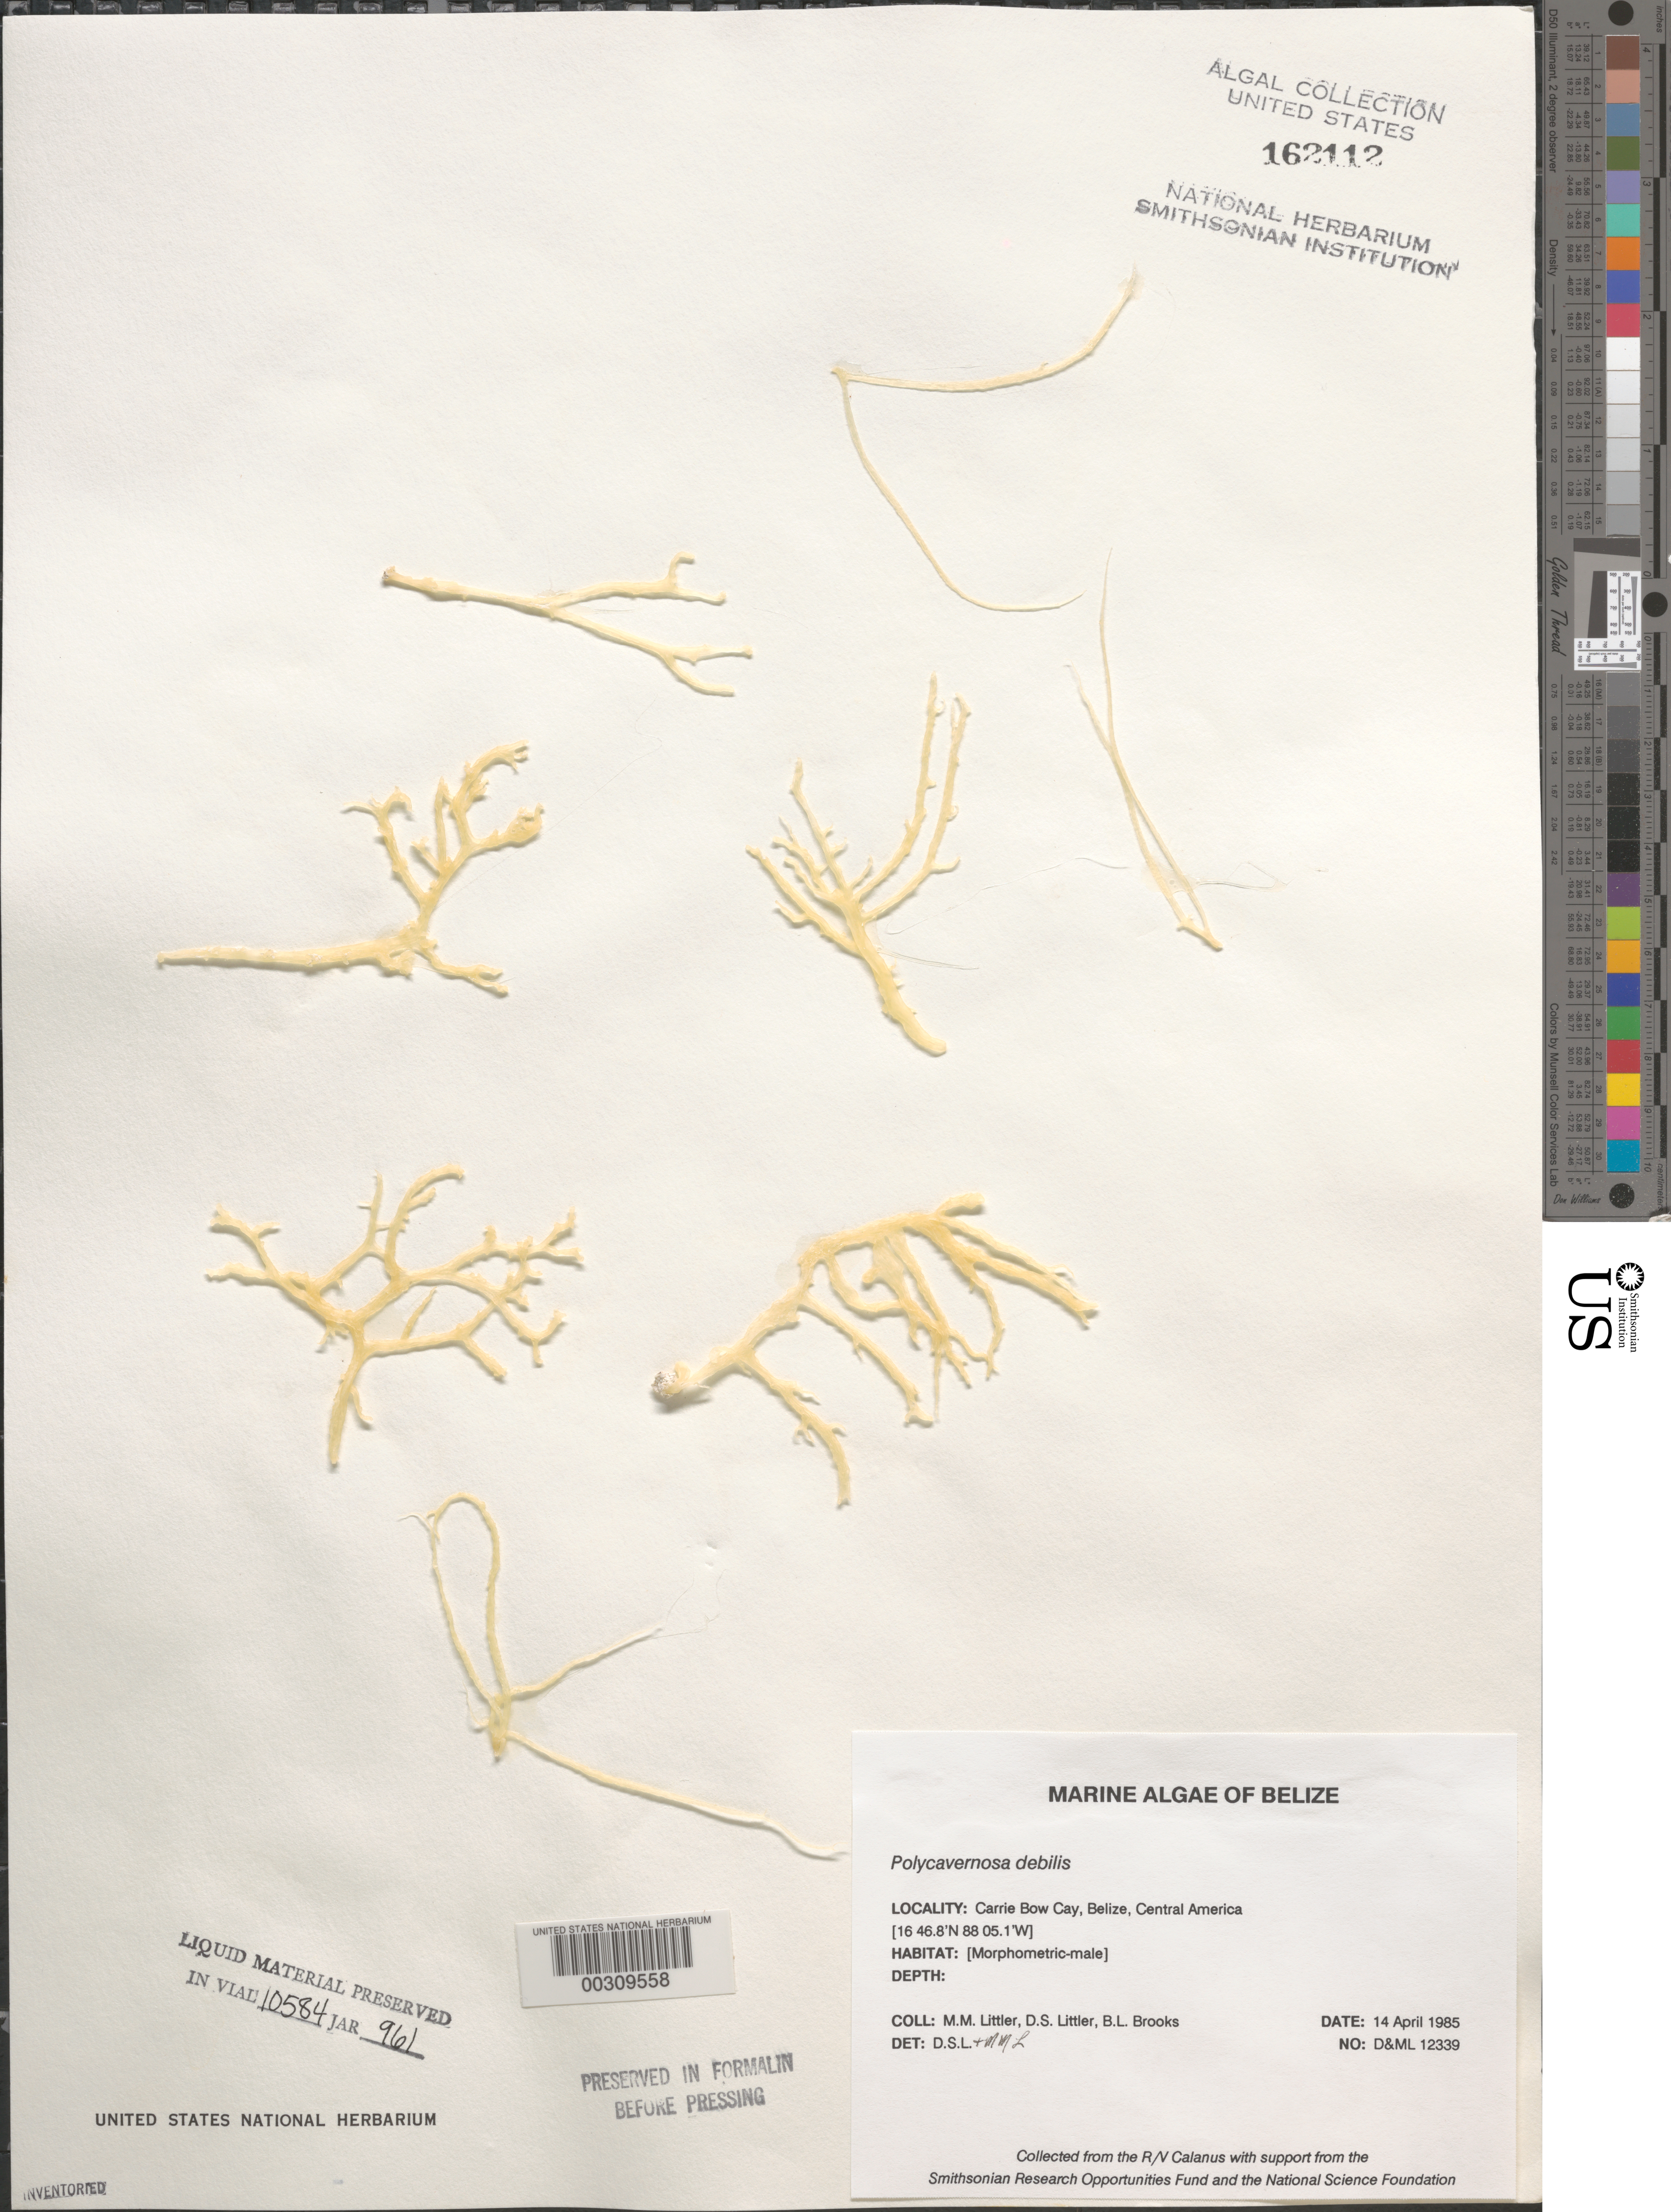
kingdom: Plantae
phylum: Rhodophyta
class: Florideophyceae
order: Gracilariales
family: Gracilariaceae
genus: Gracilaria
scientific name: Gracilaria debilis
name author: (Forssk.) Børgesen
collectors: M. M. Littler, D. S. Littler & B. Brooks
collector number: D&ML 12339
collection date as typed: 14 Apr 1985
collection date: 1985-04-14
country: Belize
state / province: Stann Creek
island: Carrie Bow Cay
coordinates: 16 46.8' N, 88 05.1' W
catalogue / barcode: US 162112